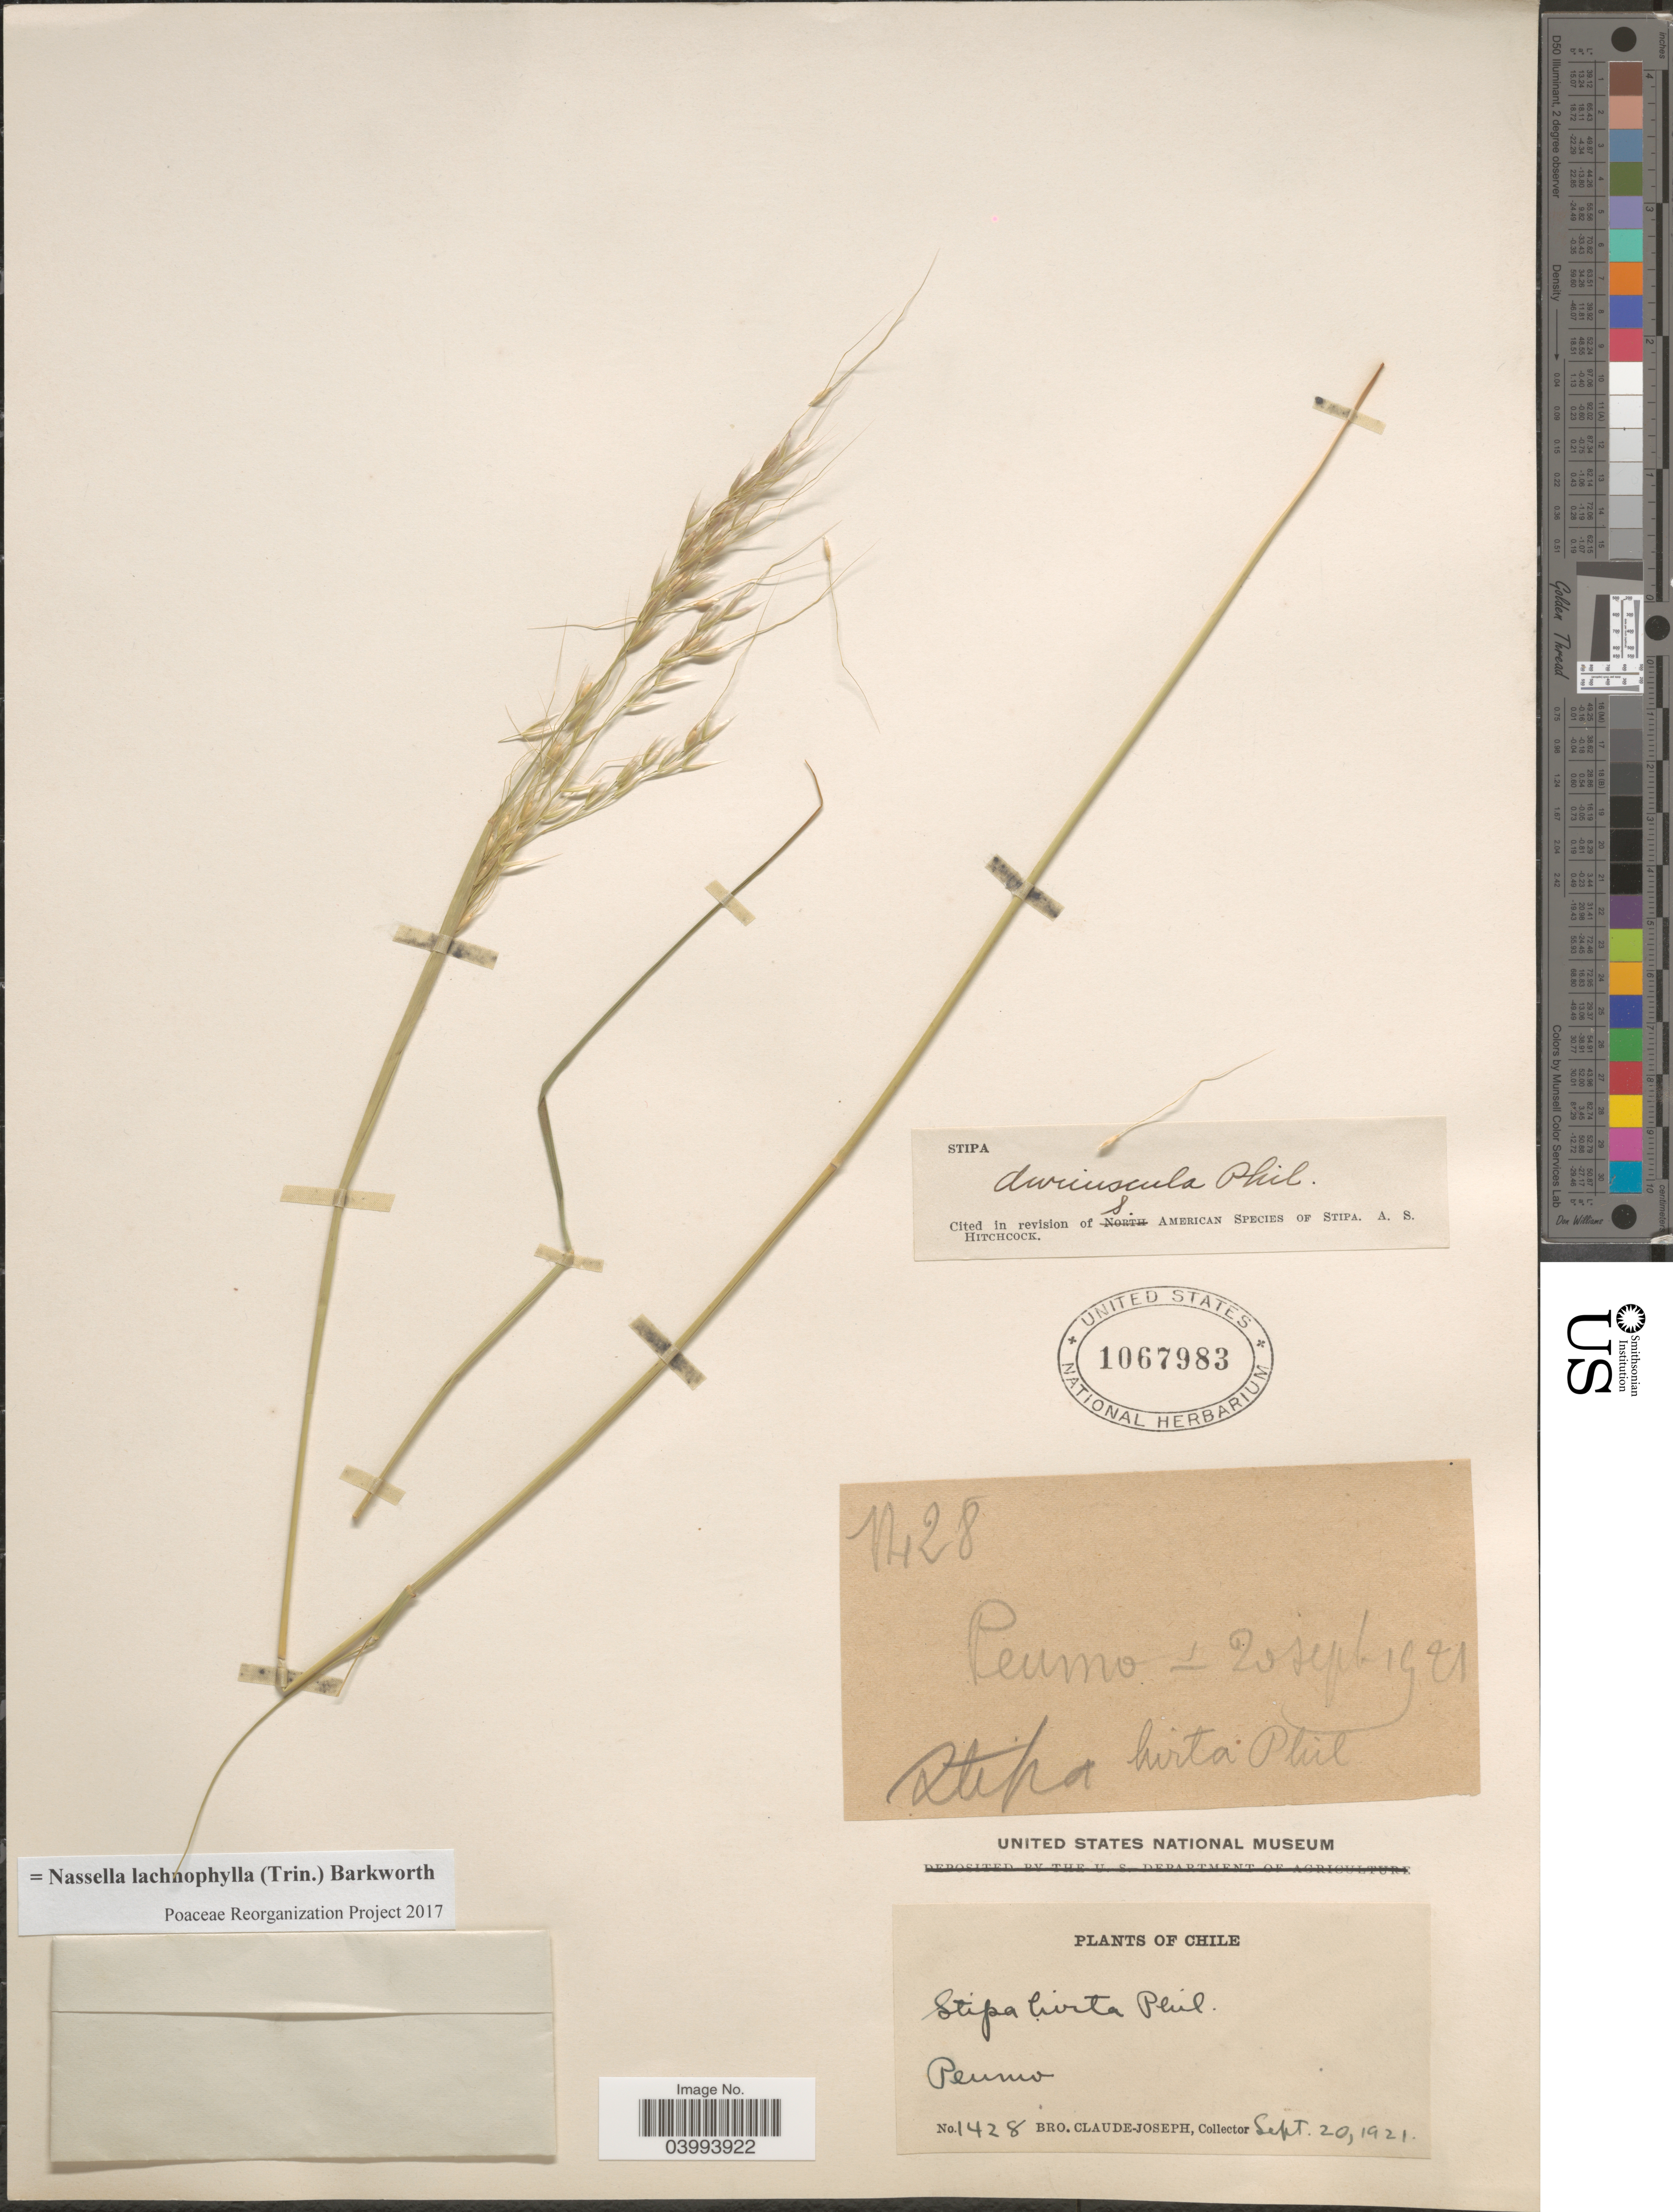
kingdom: Plantae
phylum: Tracheophyta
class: Liliopsida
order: Poales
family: Poaceae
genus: Nassella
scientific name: Nassella lachnophylla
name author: (Trin.) Barkworth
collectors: Bro. Claude-Joseph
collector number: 1428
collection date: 1921-09-20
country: Chile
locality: Peumo.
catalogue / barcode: US 1067983